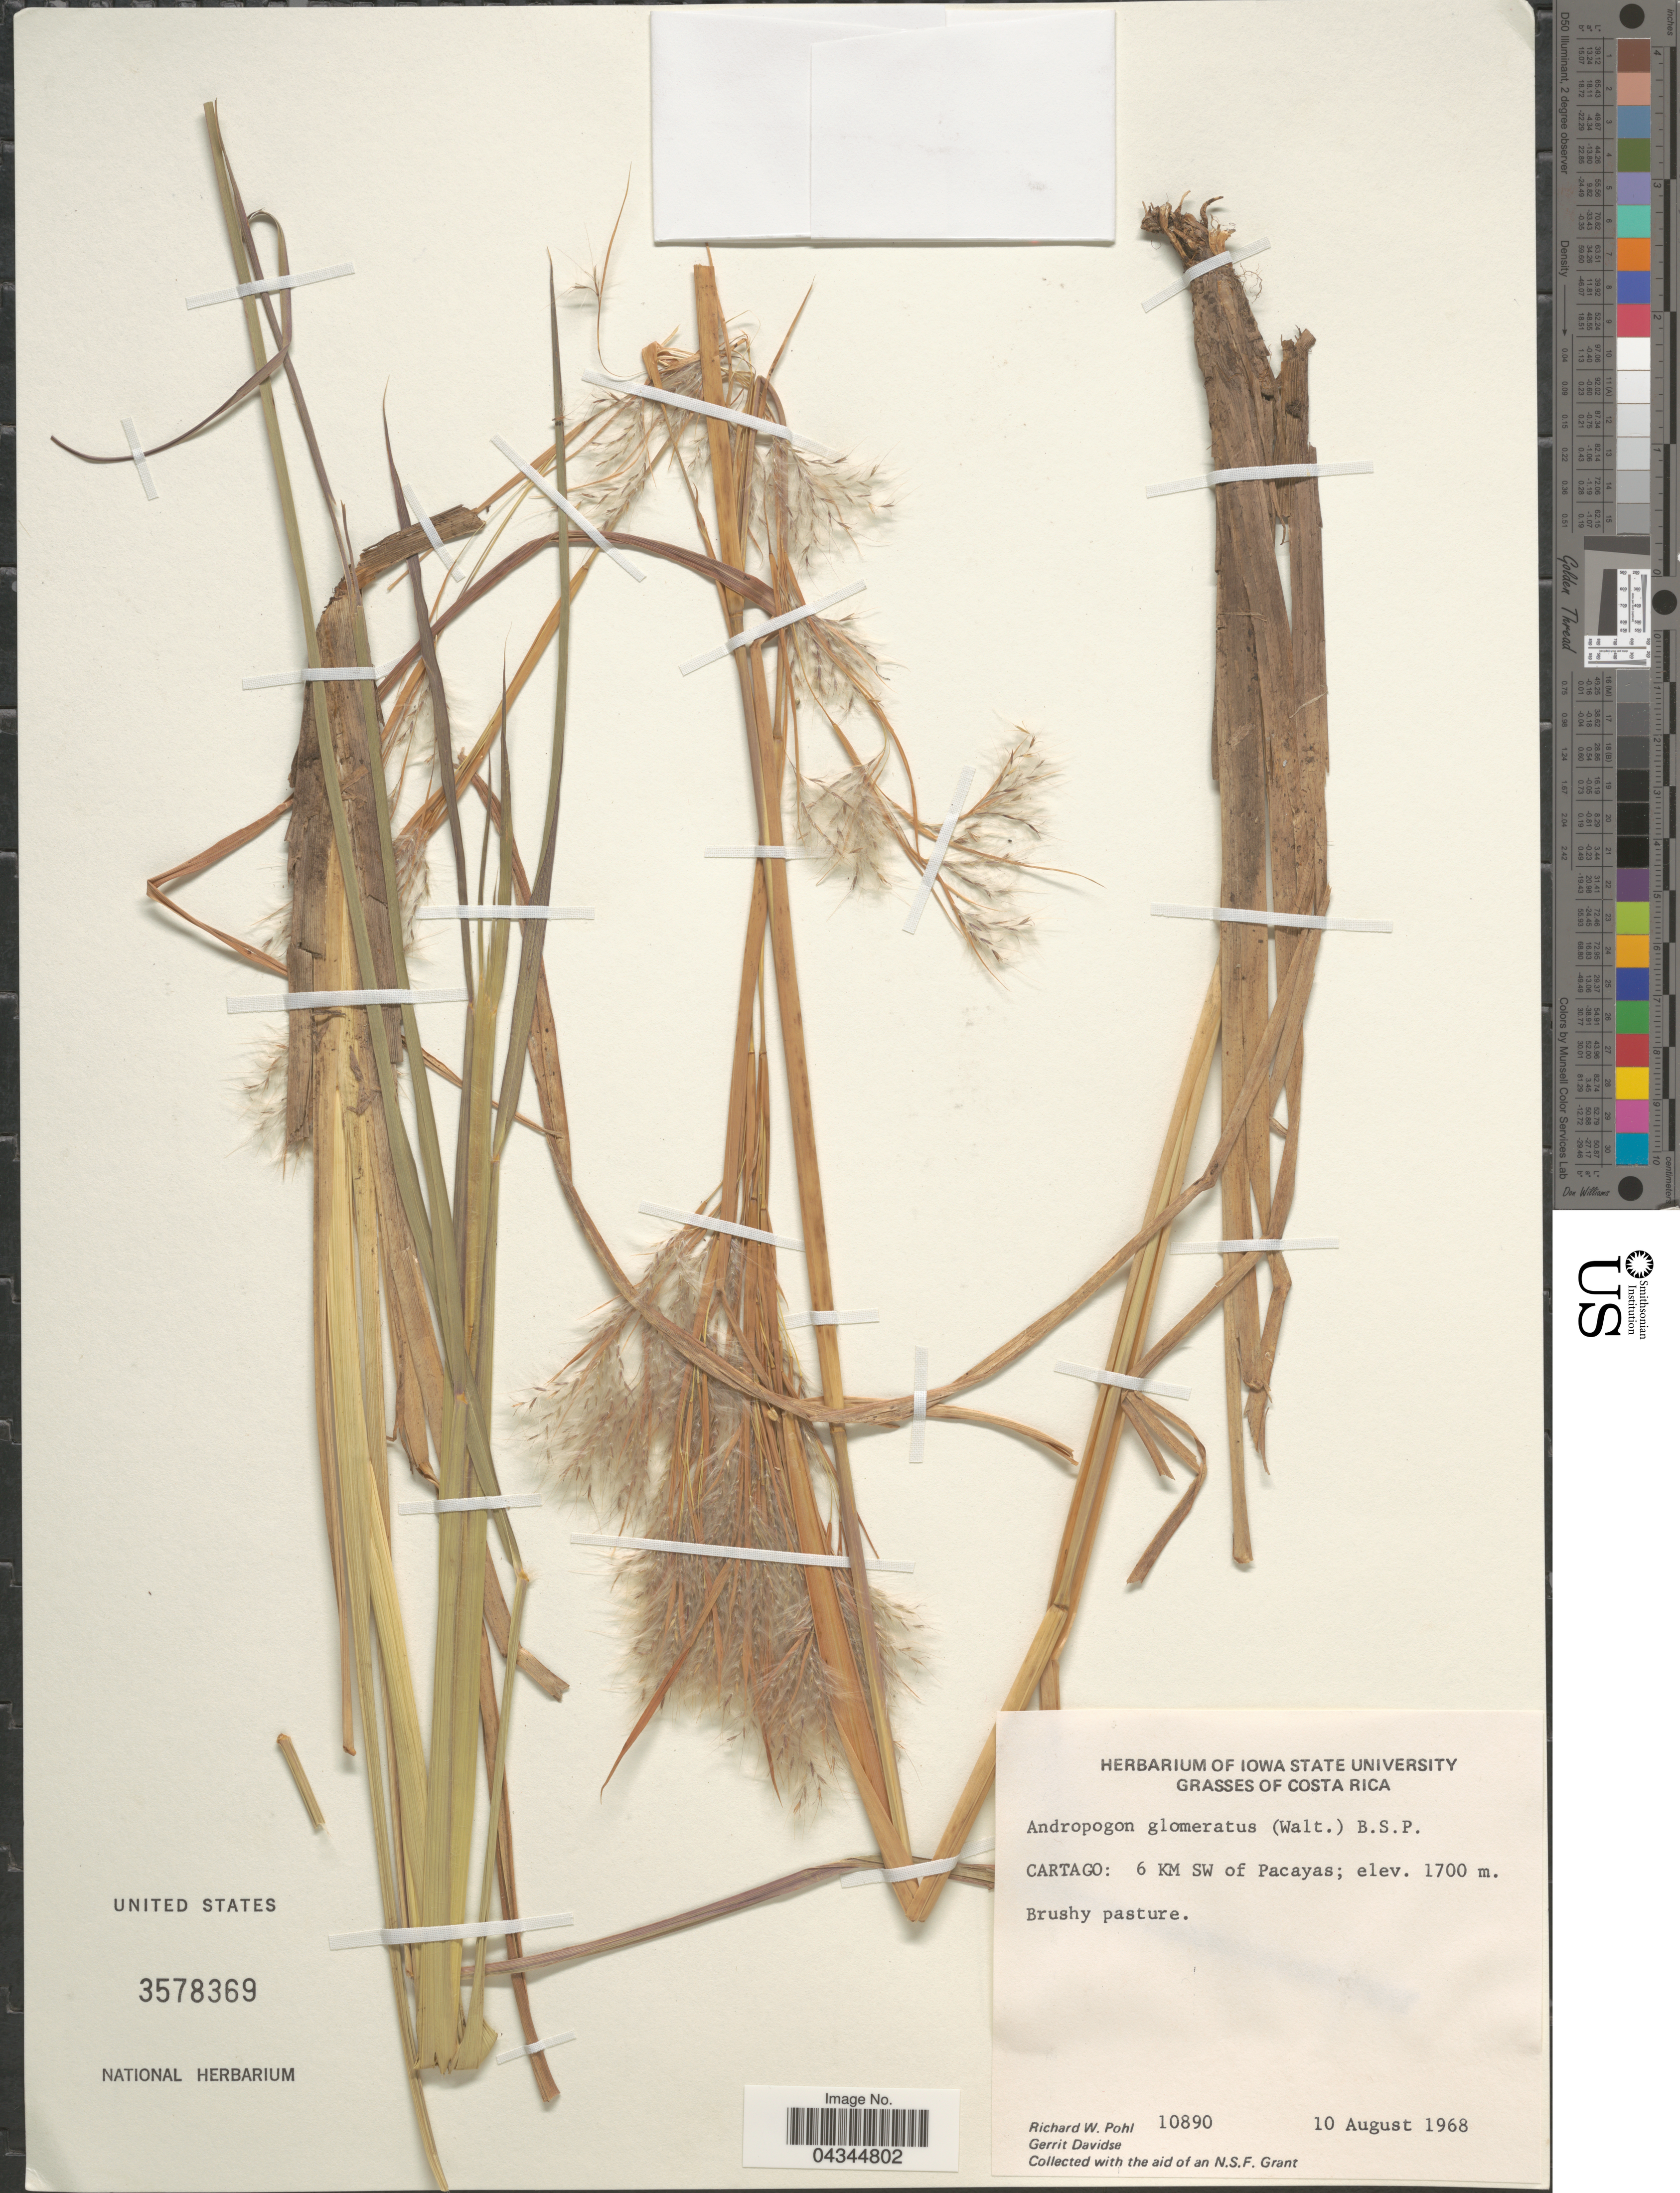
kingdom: Plantae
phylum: Tracheophyta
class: Liliopsida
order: Poales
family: Poaceae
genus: Andropogon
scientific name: Andropogon glomeratus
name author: (Walter) Britton et al.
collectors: R. W. Pohl & G. Davidse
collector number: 10890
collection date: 1968-08-10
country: Costa Rica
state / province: Cartago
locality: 6 KM SW of Pacayas.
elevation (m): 1700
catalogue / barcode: US 3578369